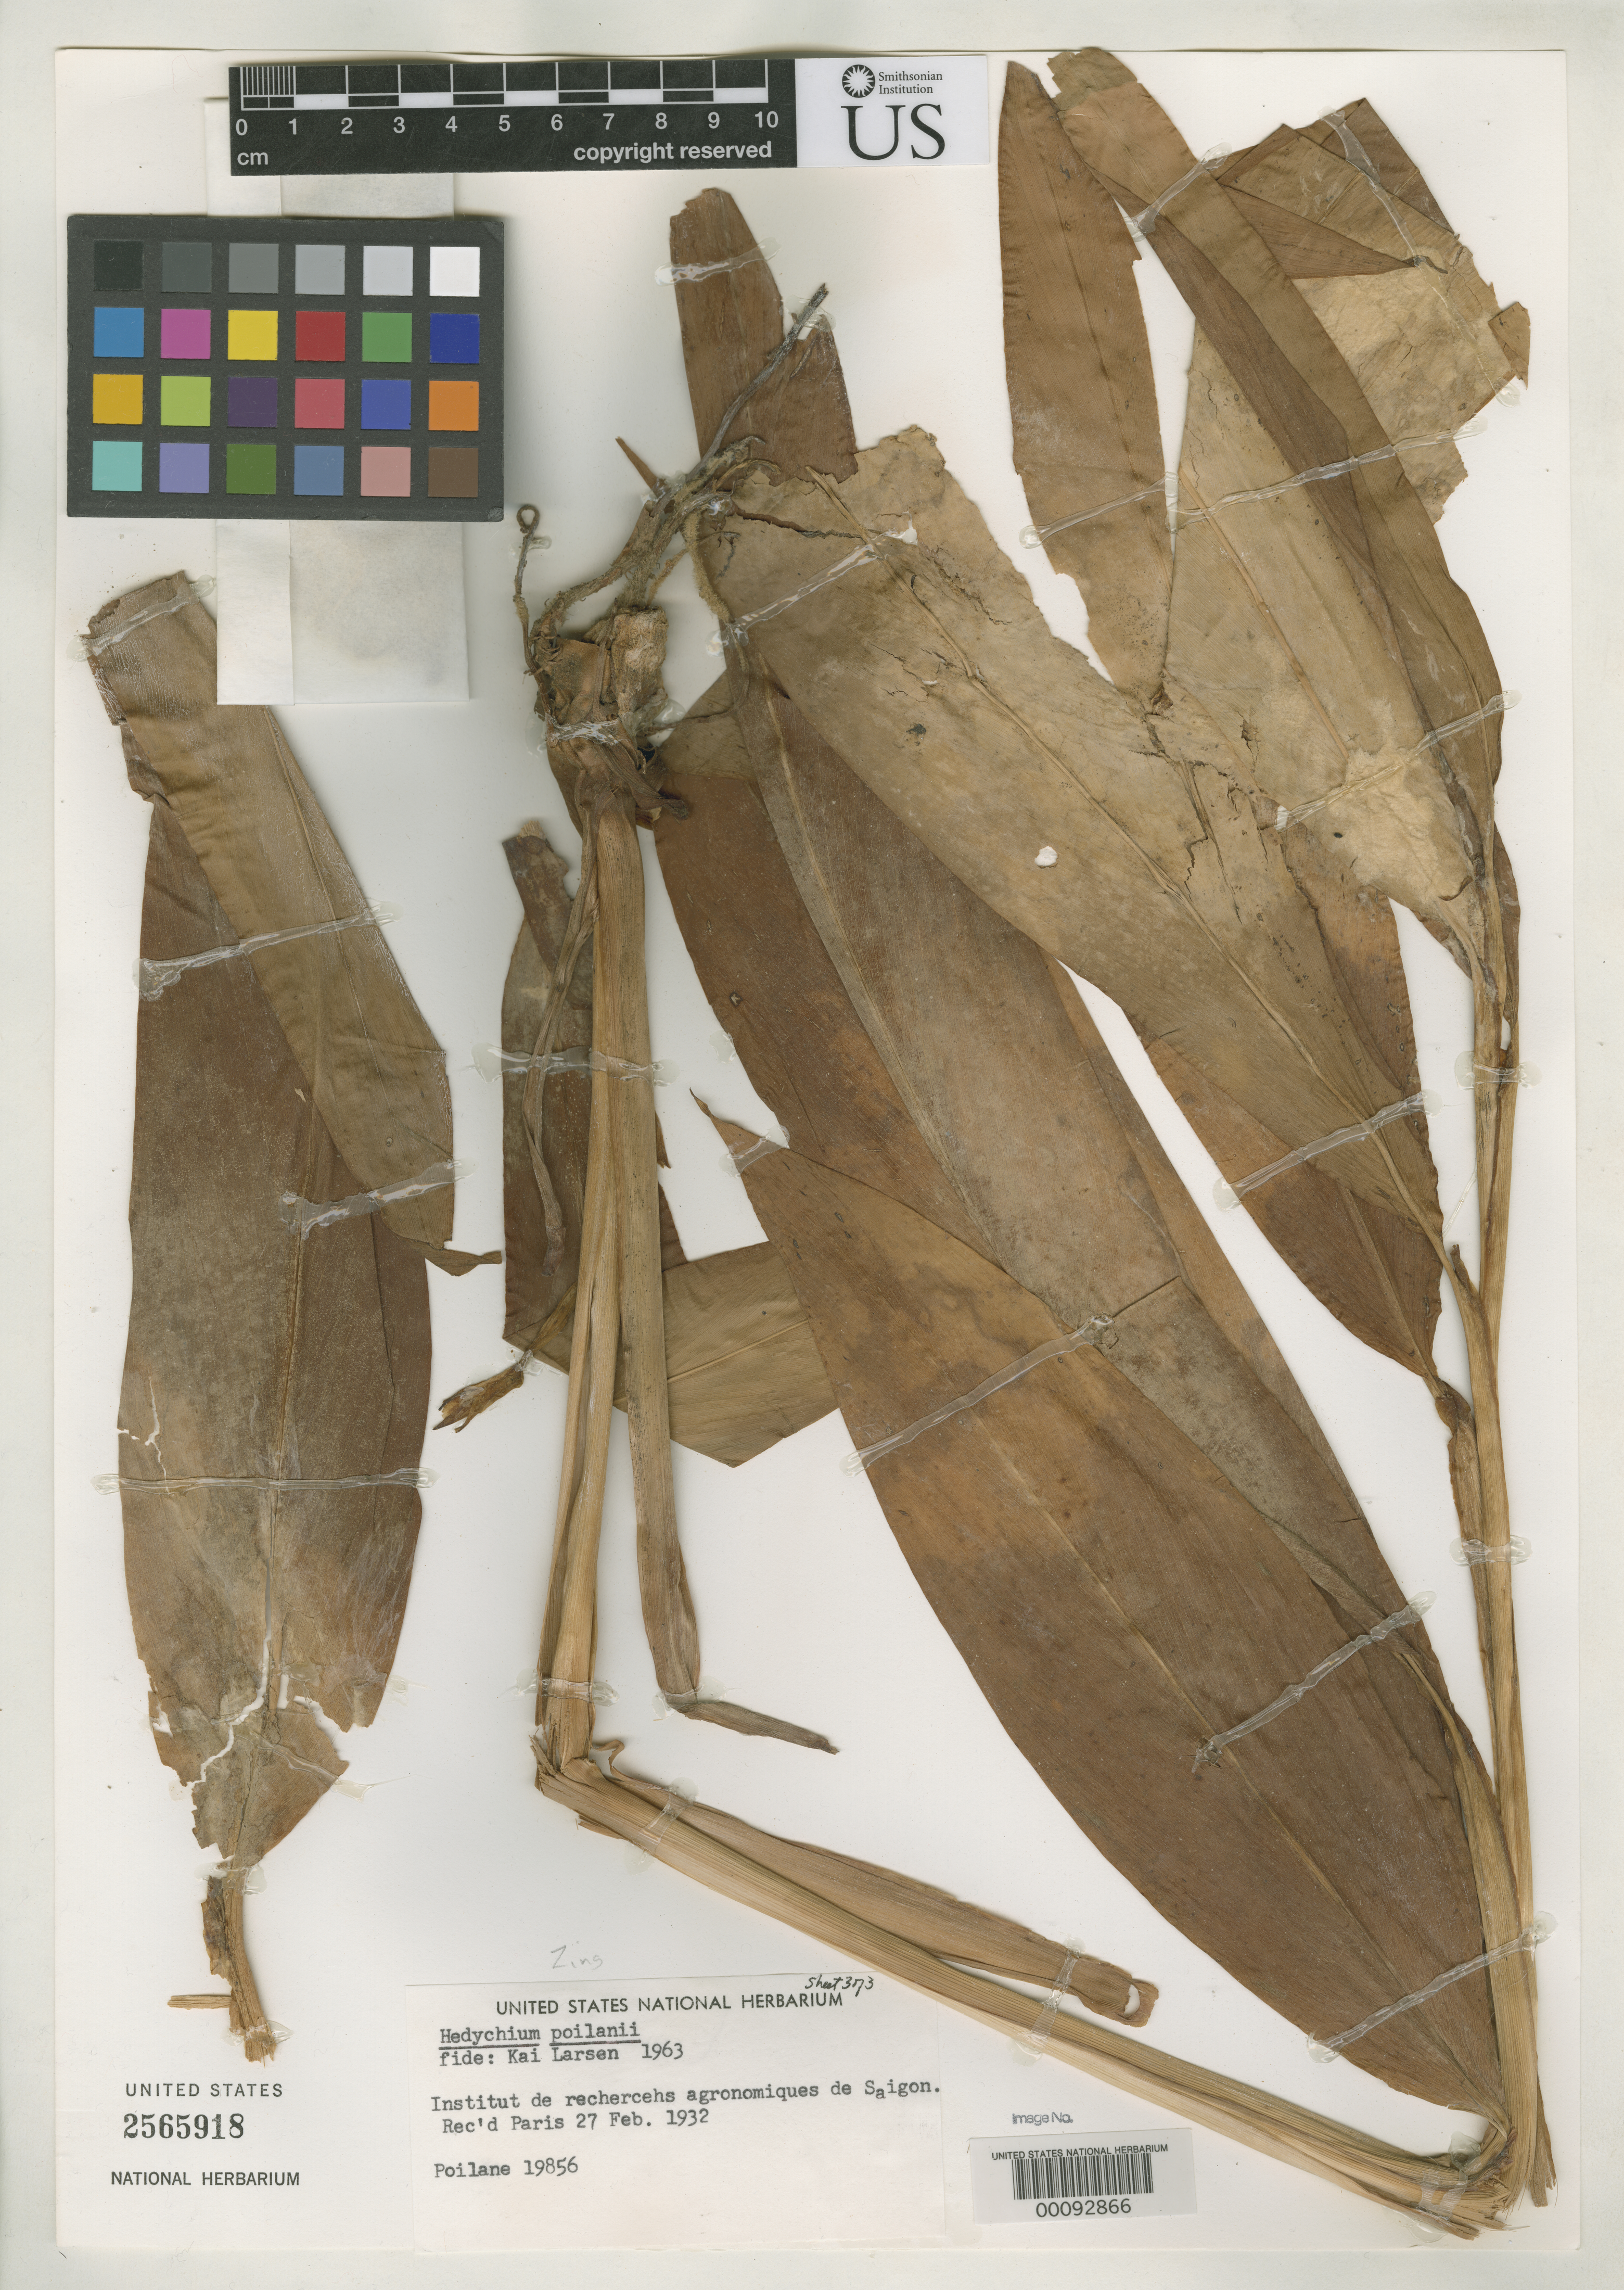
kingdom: Plantae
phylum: Tracheophyta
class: Liliopsida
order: Zingiberales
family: Zingiberaceae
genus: Hedychium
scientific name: Hedychium poilanei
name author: K. Larsen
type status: Isotype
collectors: E. Poilane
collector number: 19856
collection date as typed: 23 Oct 1931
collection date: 1931-10-23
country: Vietnam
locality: Blao, Haute Donai.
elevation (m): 100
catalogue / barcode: US 2565918